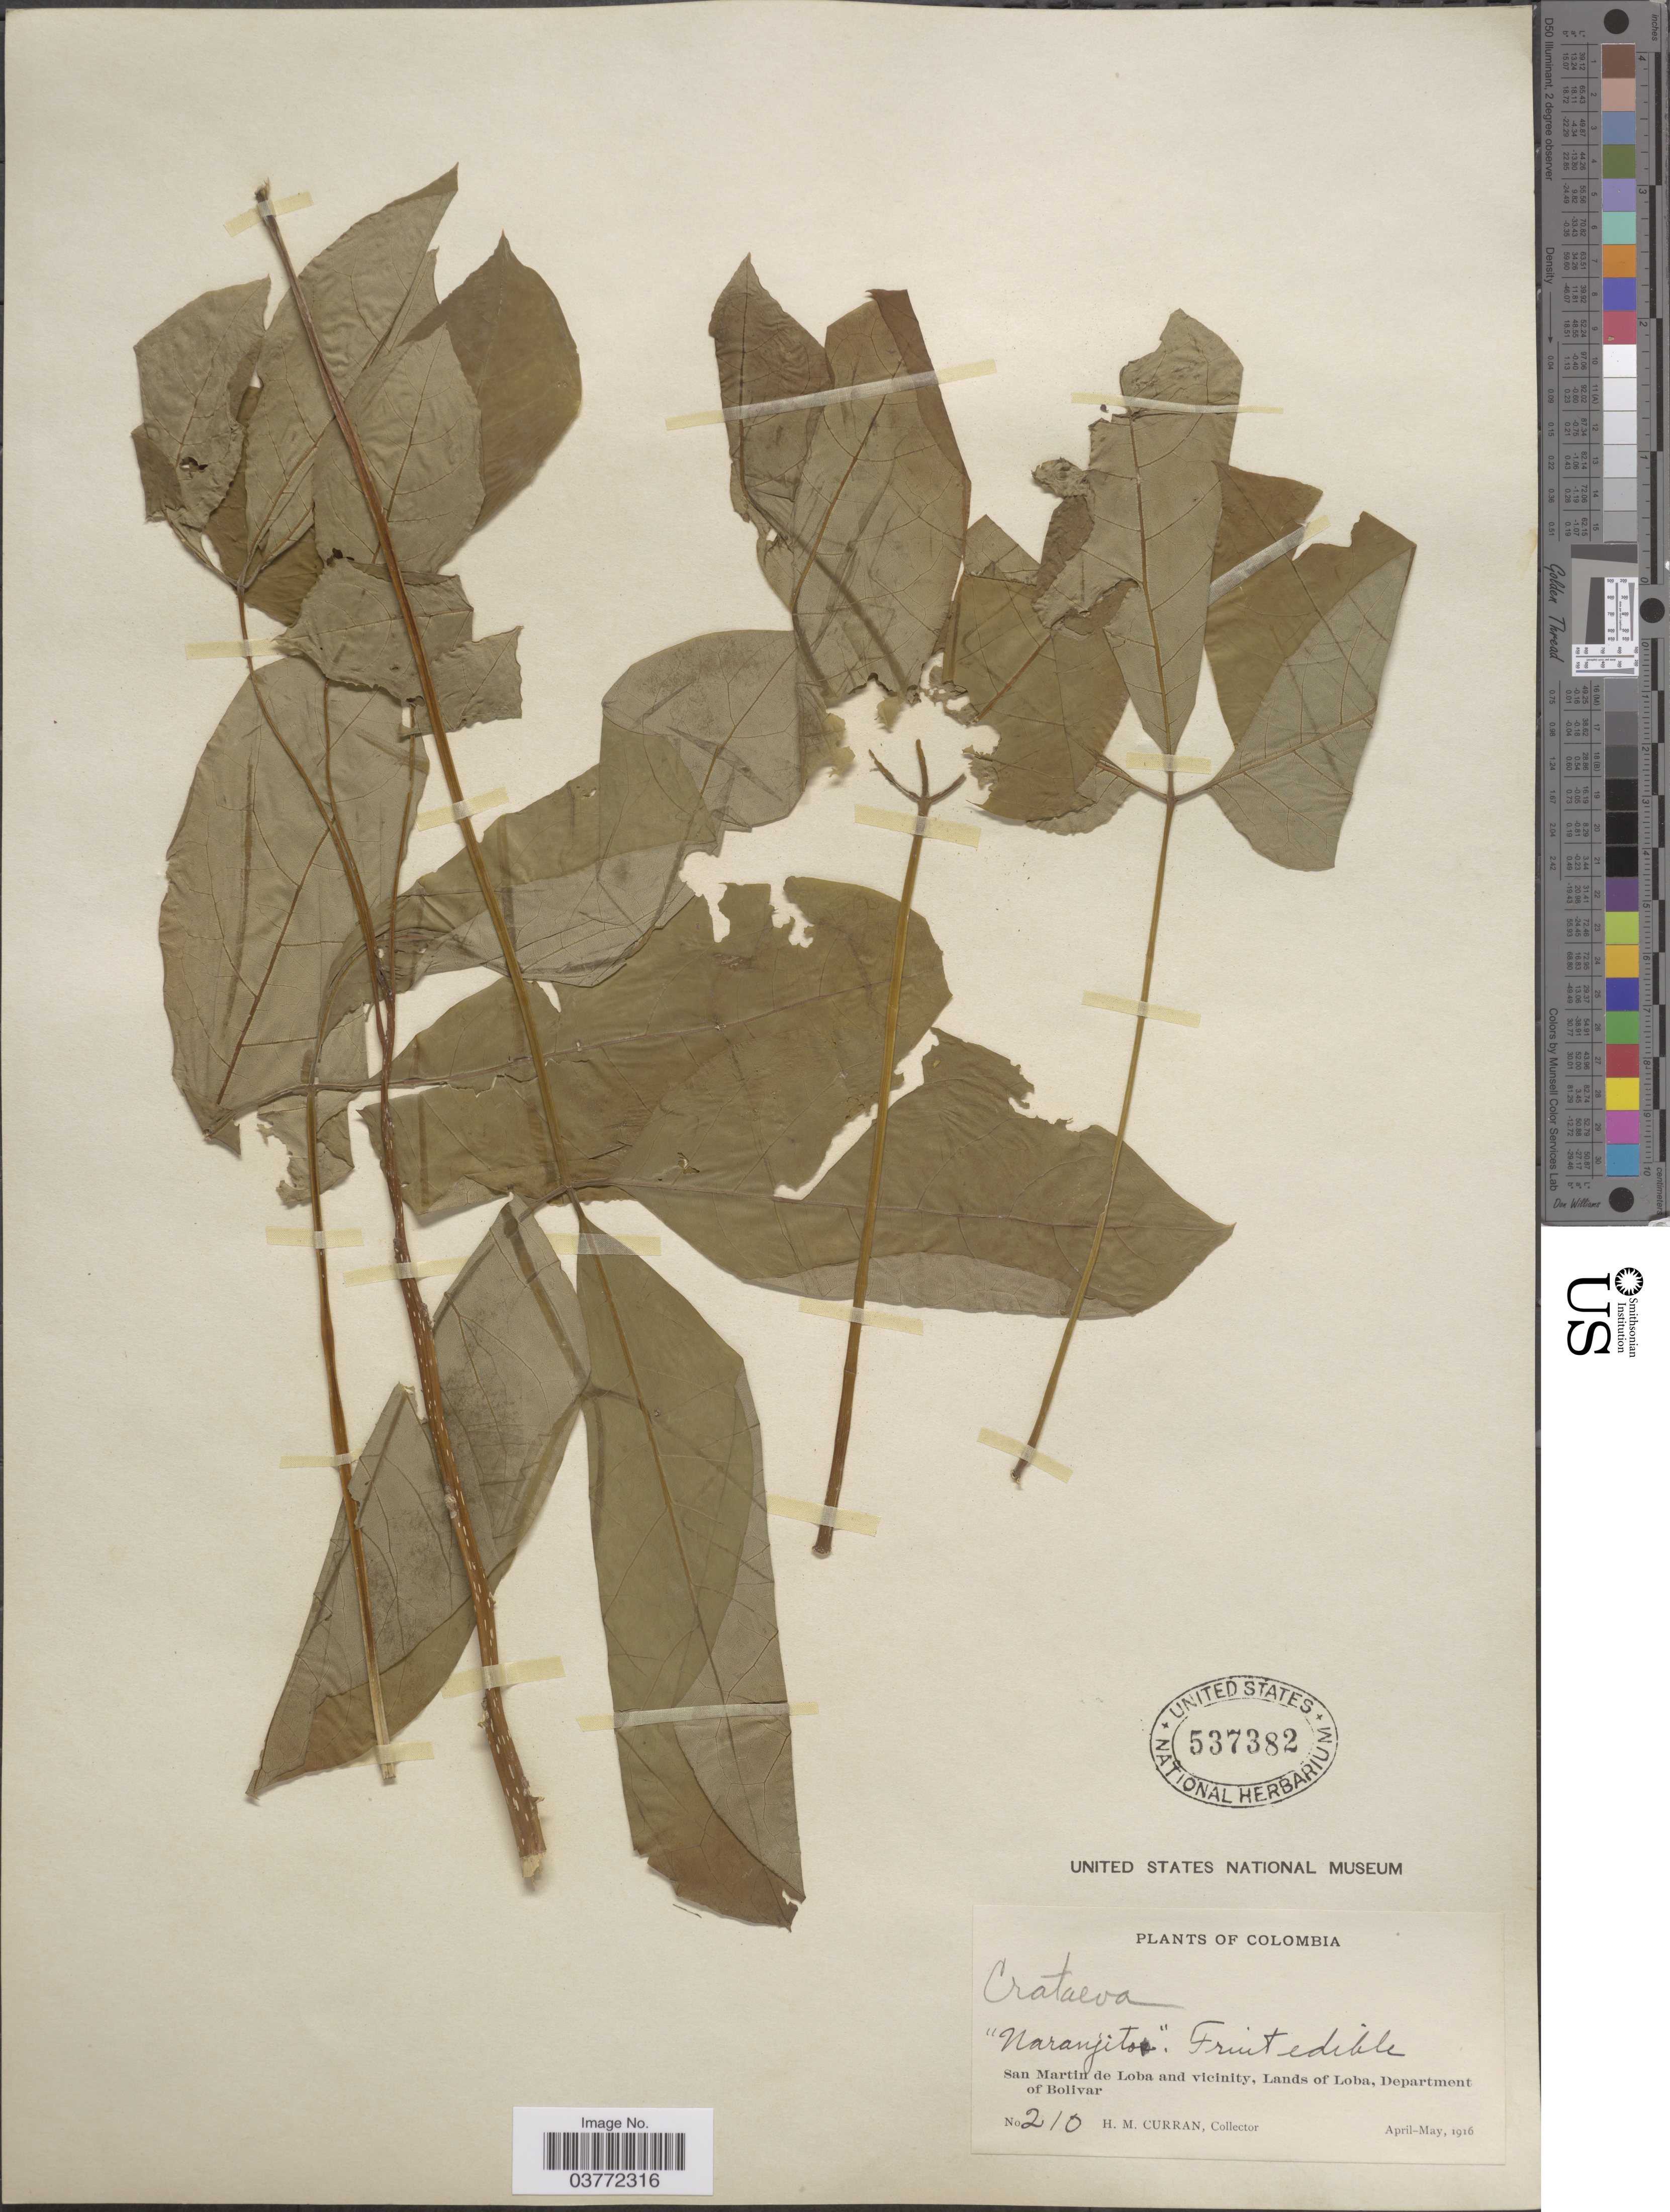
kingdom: Plantae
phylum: Tracheophyta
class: Magnoliopsida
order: Brassicales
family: Capparaceae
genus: Crateva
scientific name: Crateva tapia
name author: L.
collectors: H. M. Curran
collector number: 210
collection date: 1916-04/1916-05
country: Colombia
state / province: Bolívar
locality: San Martin de Loba and vicinity, Lands of Loba, Department of Bolivar.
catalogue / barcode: US 537382